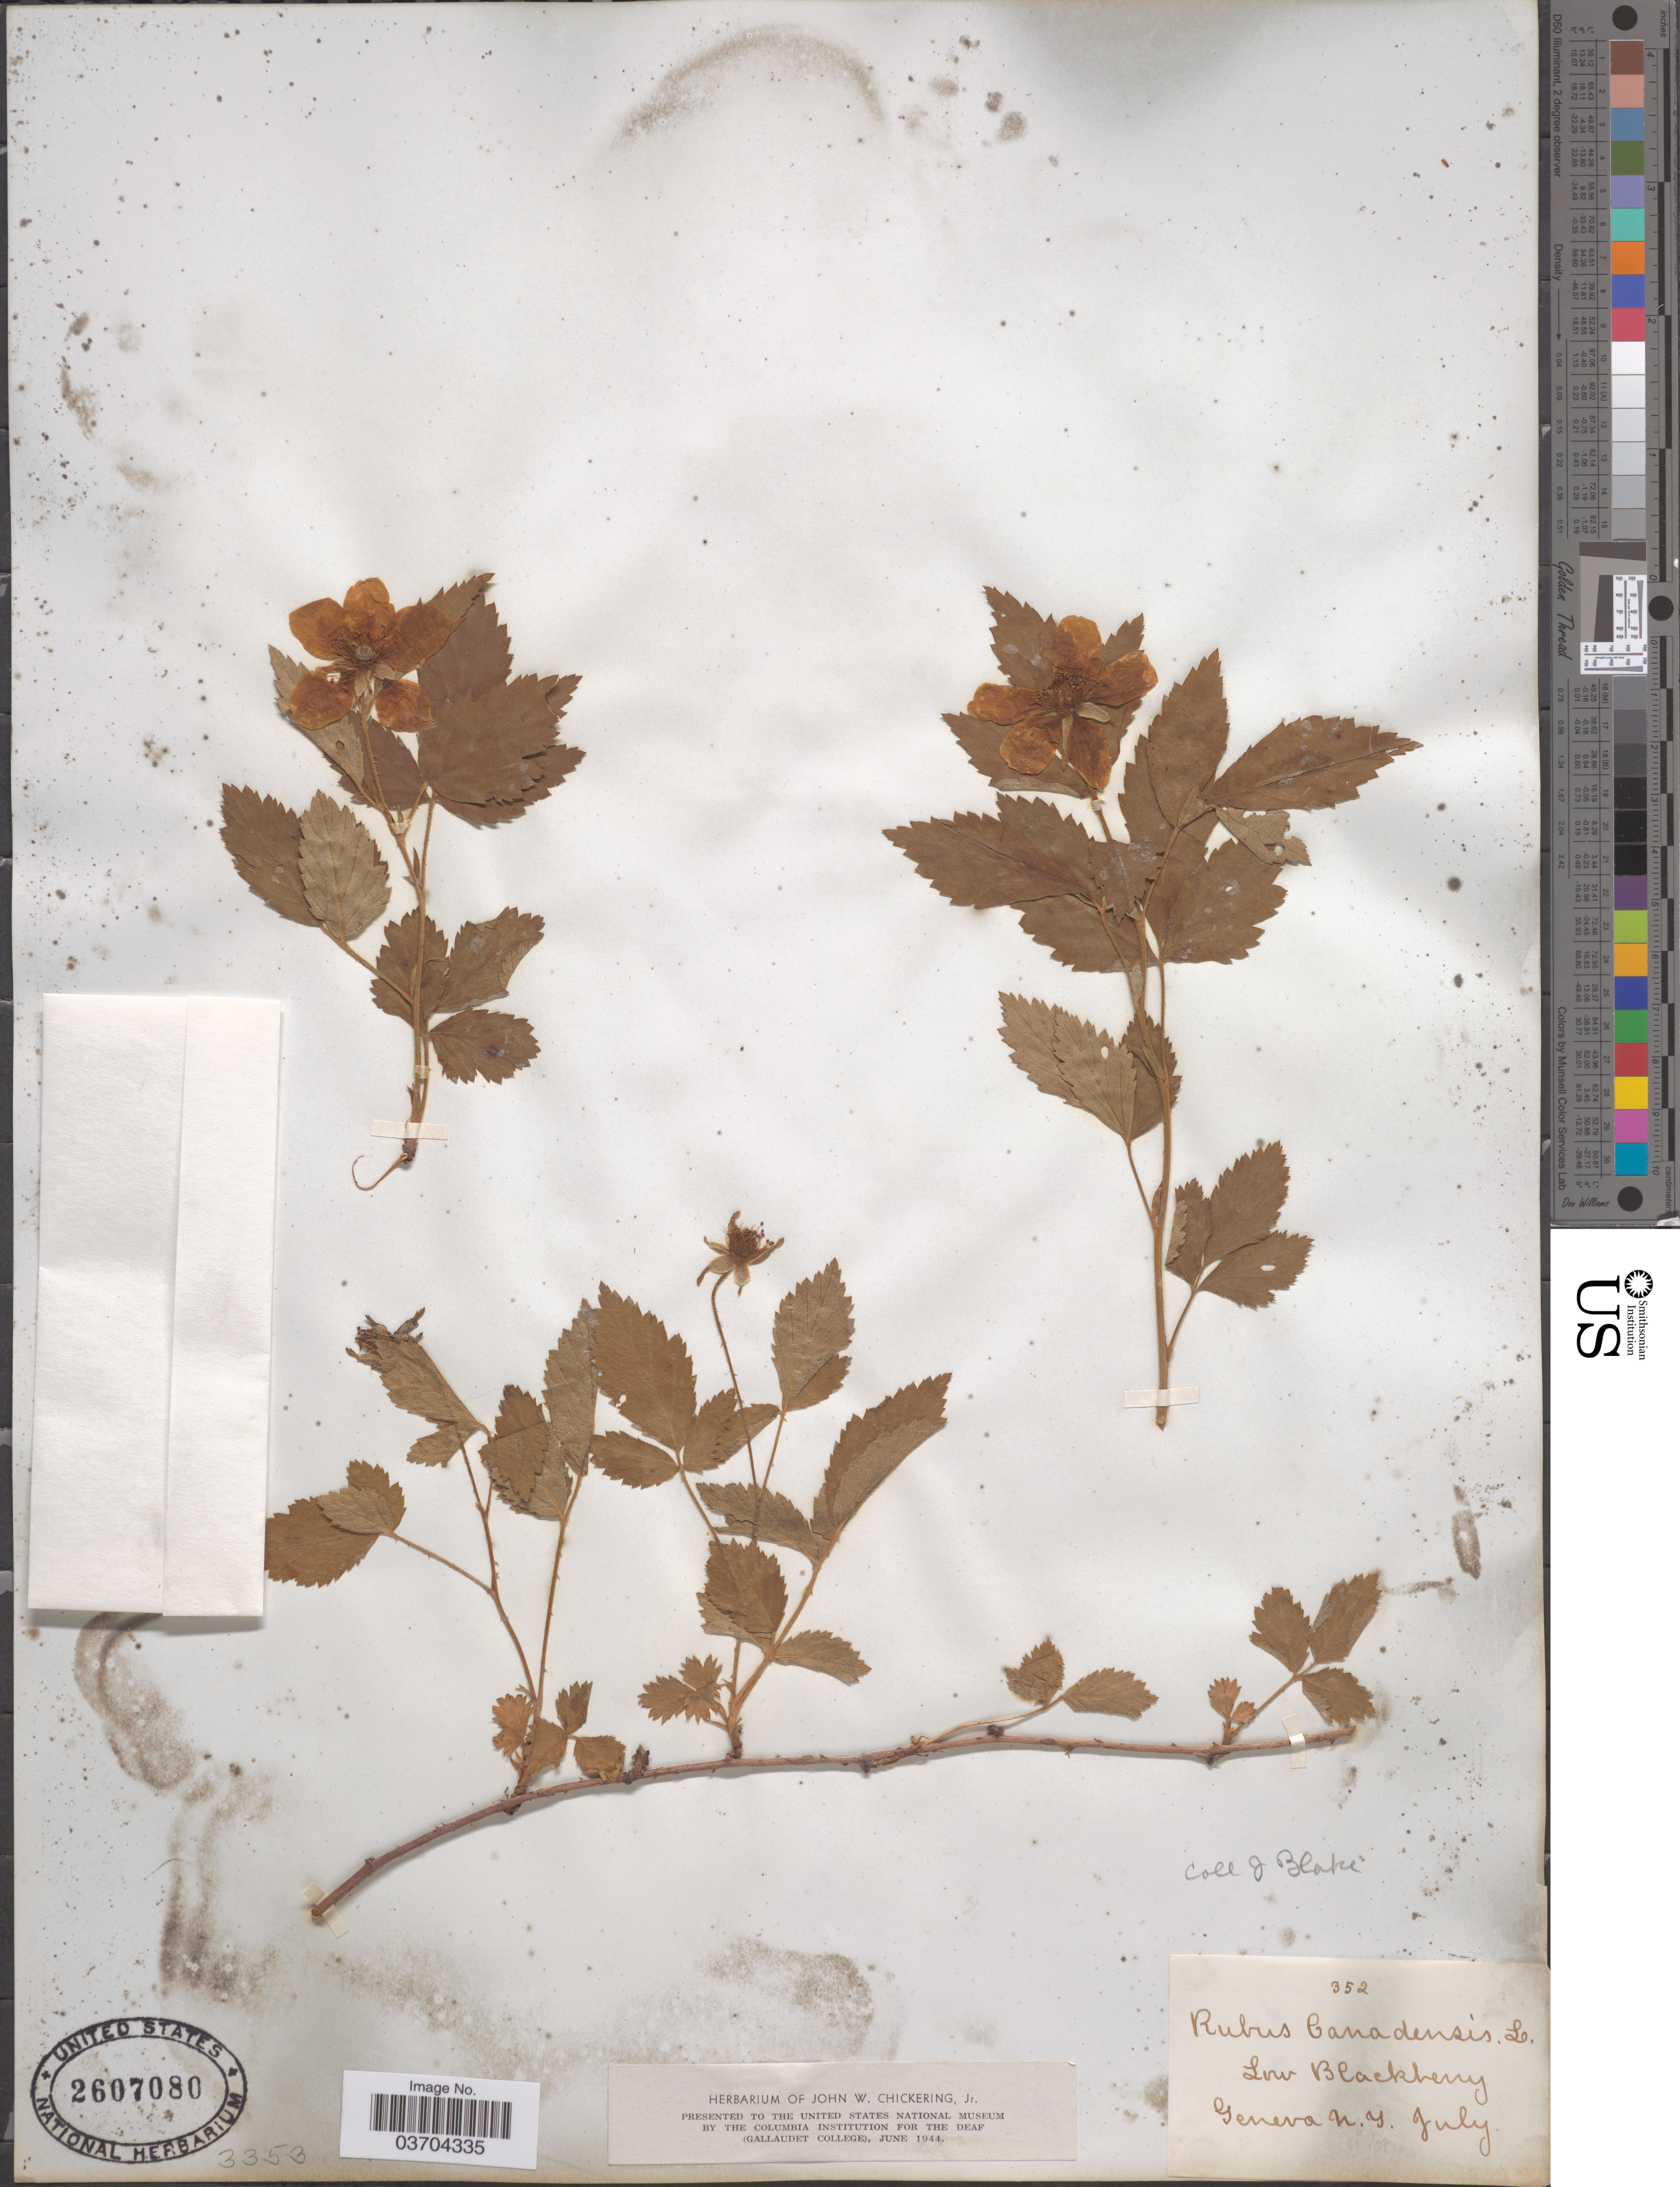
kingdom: Plantae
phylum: Tracheophyta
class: Magnoliopsida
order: Rosales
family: Rosaceae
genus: Rubus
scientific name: Rubus canadensis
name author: L.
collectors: J. Blake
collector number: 352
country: United States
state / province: New York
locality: Low Blackberry Geneva.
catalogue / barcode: US 2607080